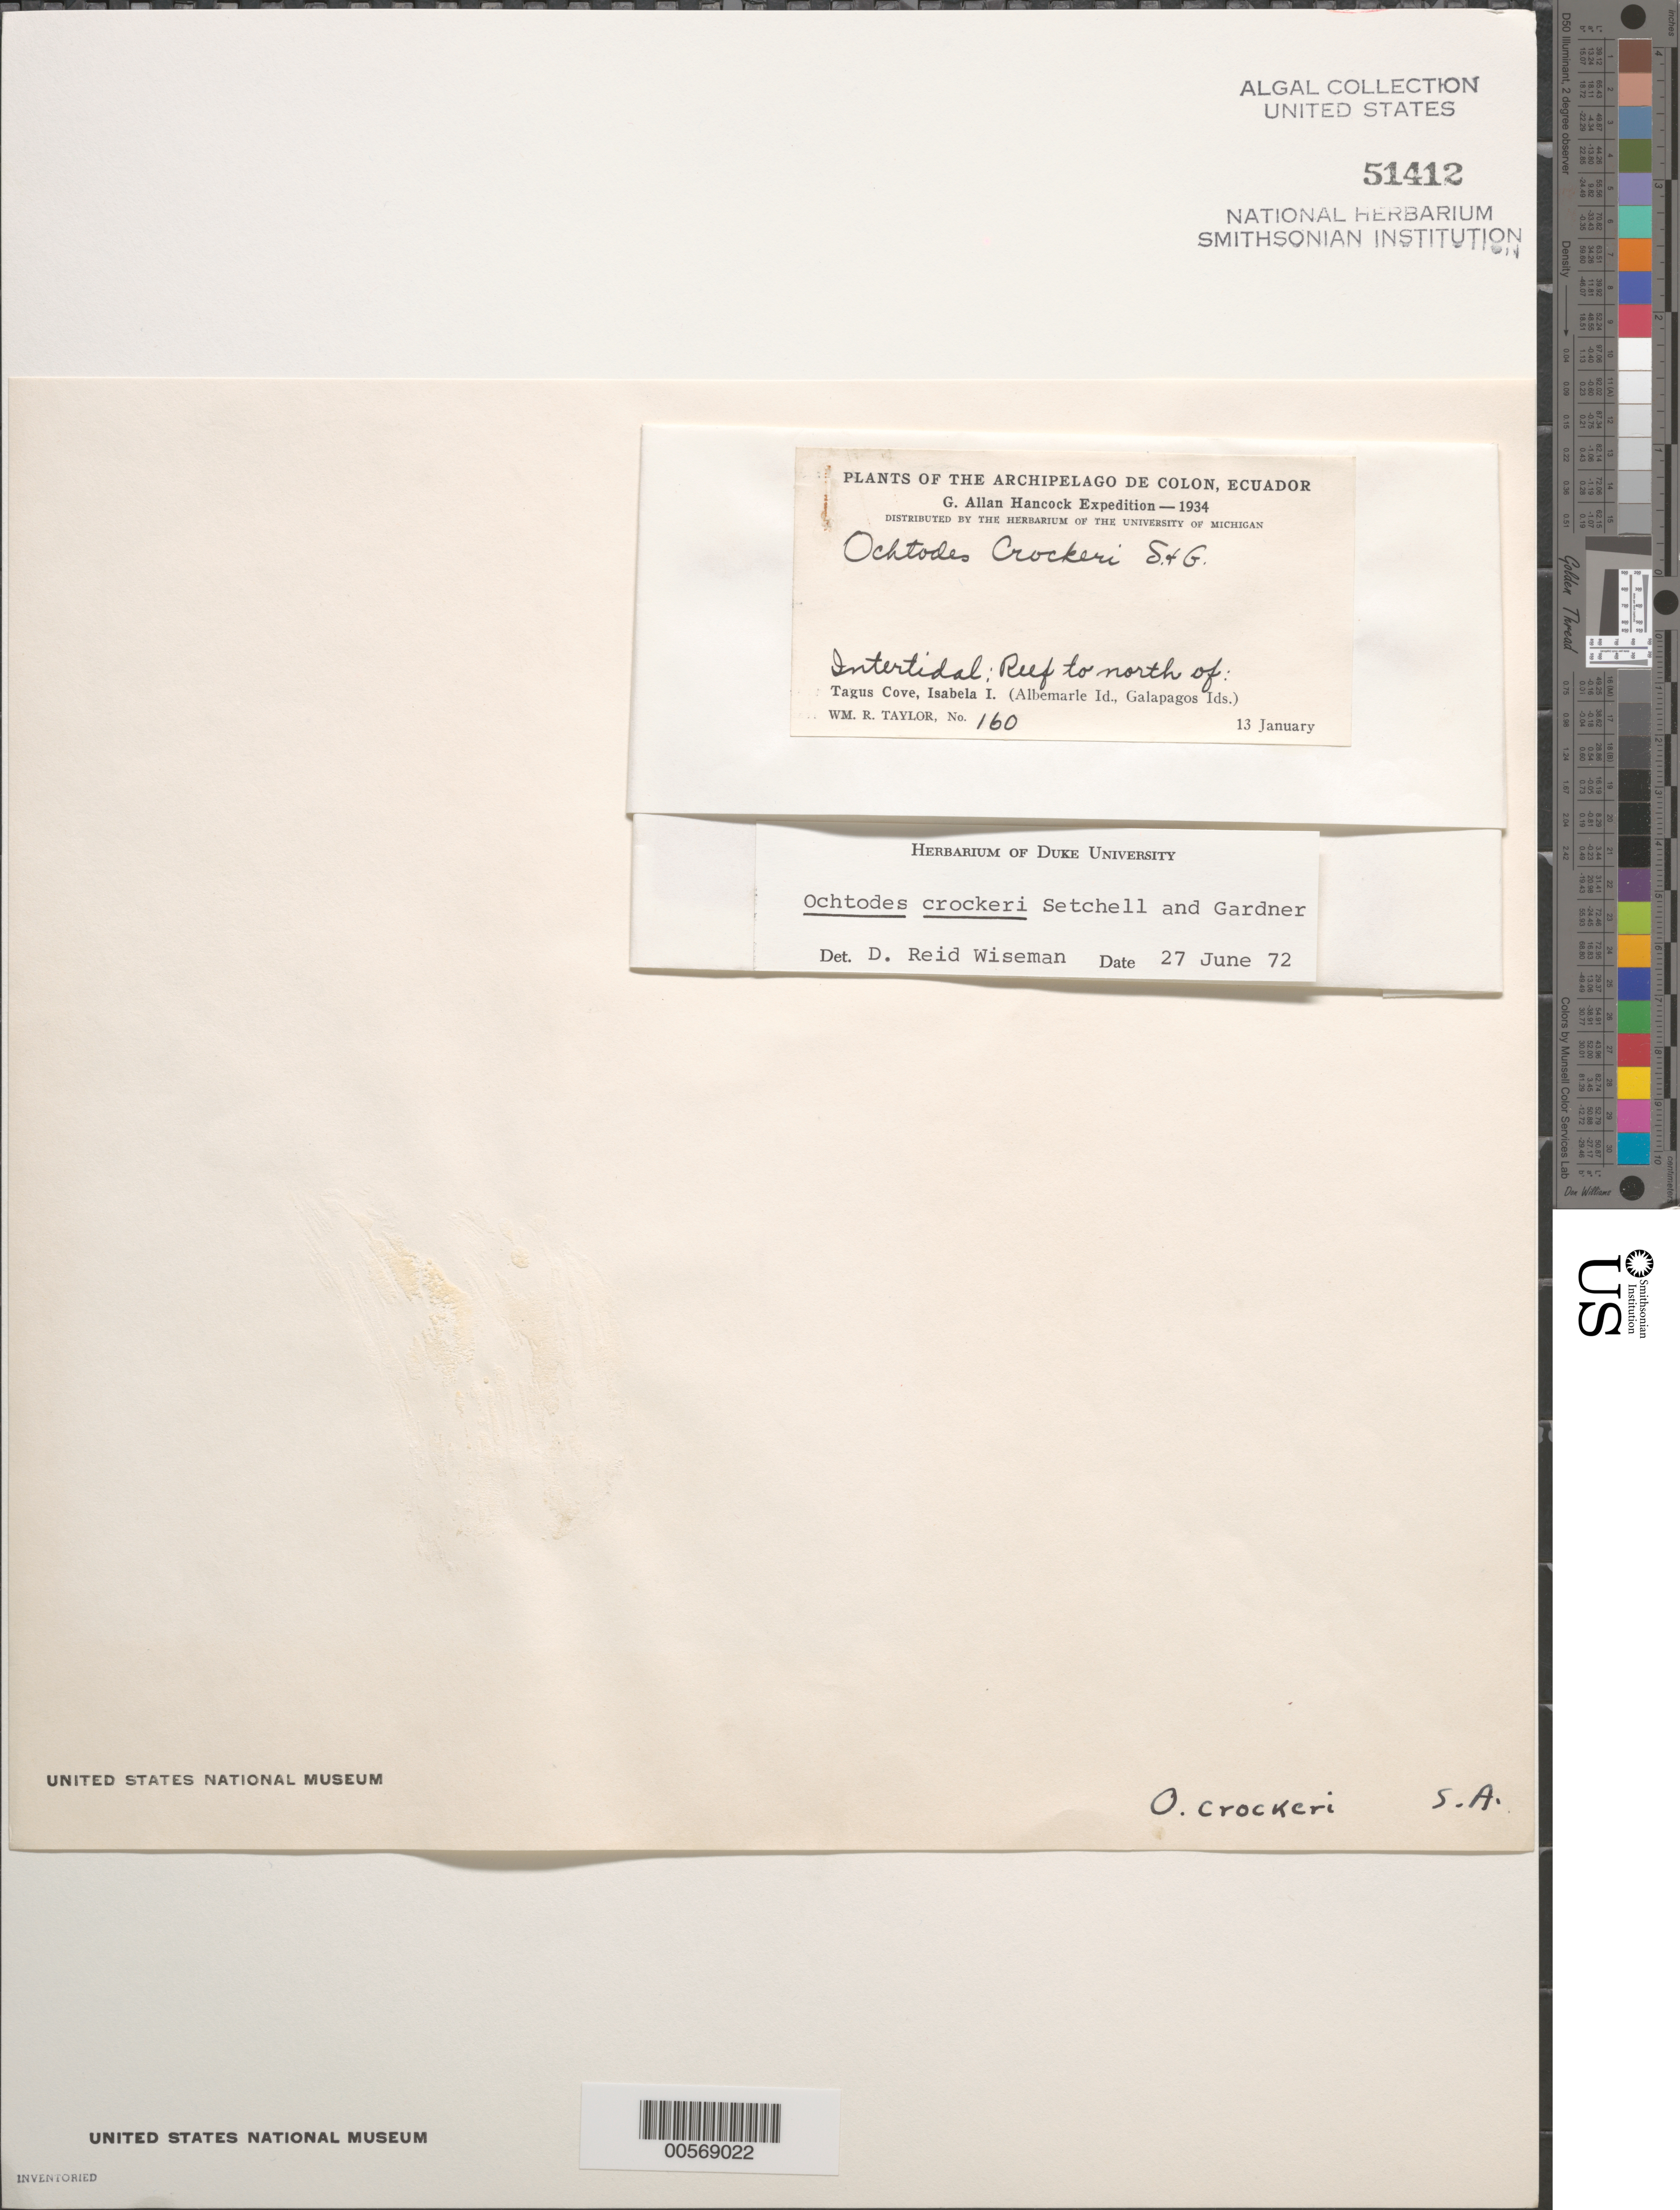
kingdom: Plantae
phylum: Rhodophyta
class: Florideophyceae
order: Gigartinales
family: Rhizophyllidaceae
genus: Ochtodes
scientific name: Ochtodes crockeri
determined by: Wiseman, D. R.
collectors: W. R. Taylor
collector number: WRT 34-160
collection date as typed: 13 Jan 1934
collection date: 1934-01-13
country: Ecuador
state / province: Colón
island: Isabela [Albemarle]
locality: North of Tagus Cove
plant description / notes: G. Allan Hancock Expedition, 1934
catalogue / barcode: US 51412